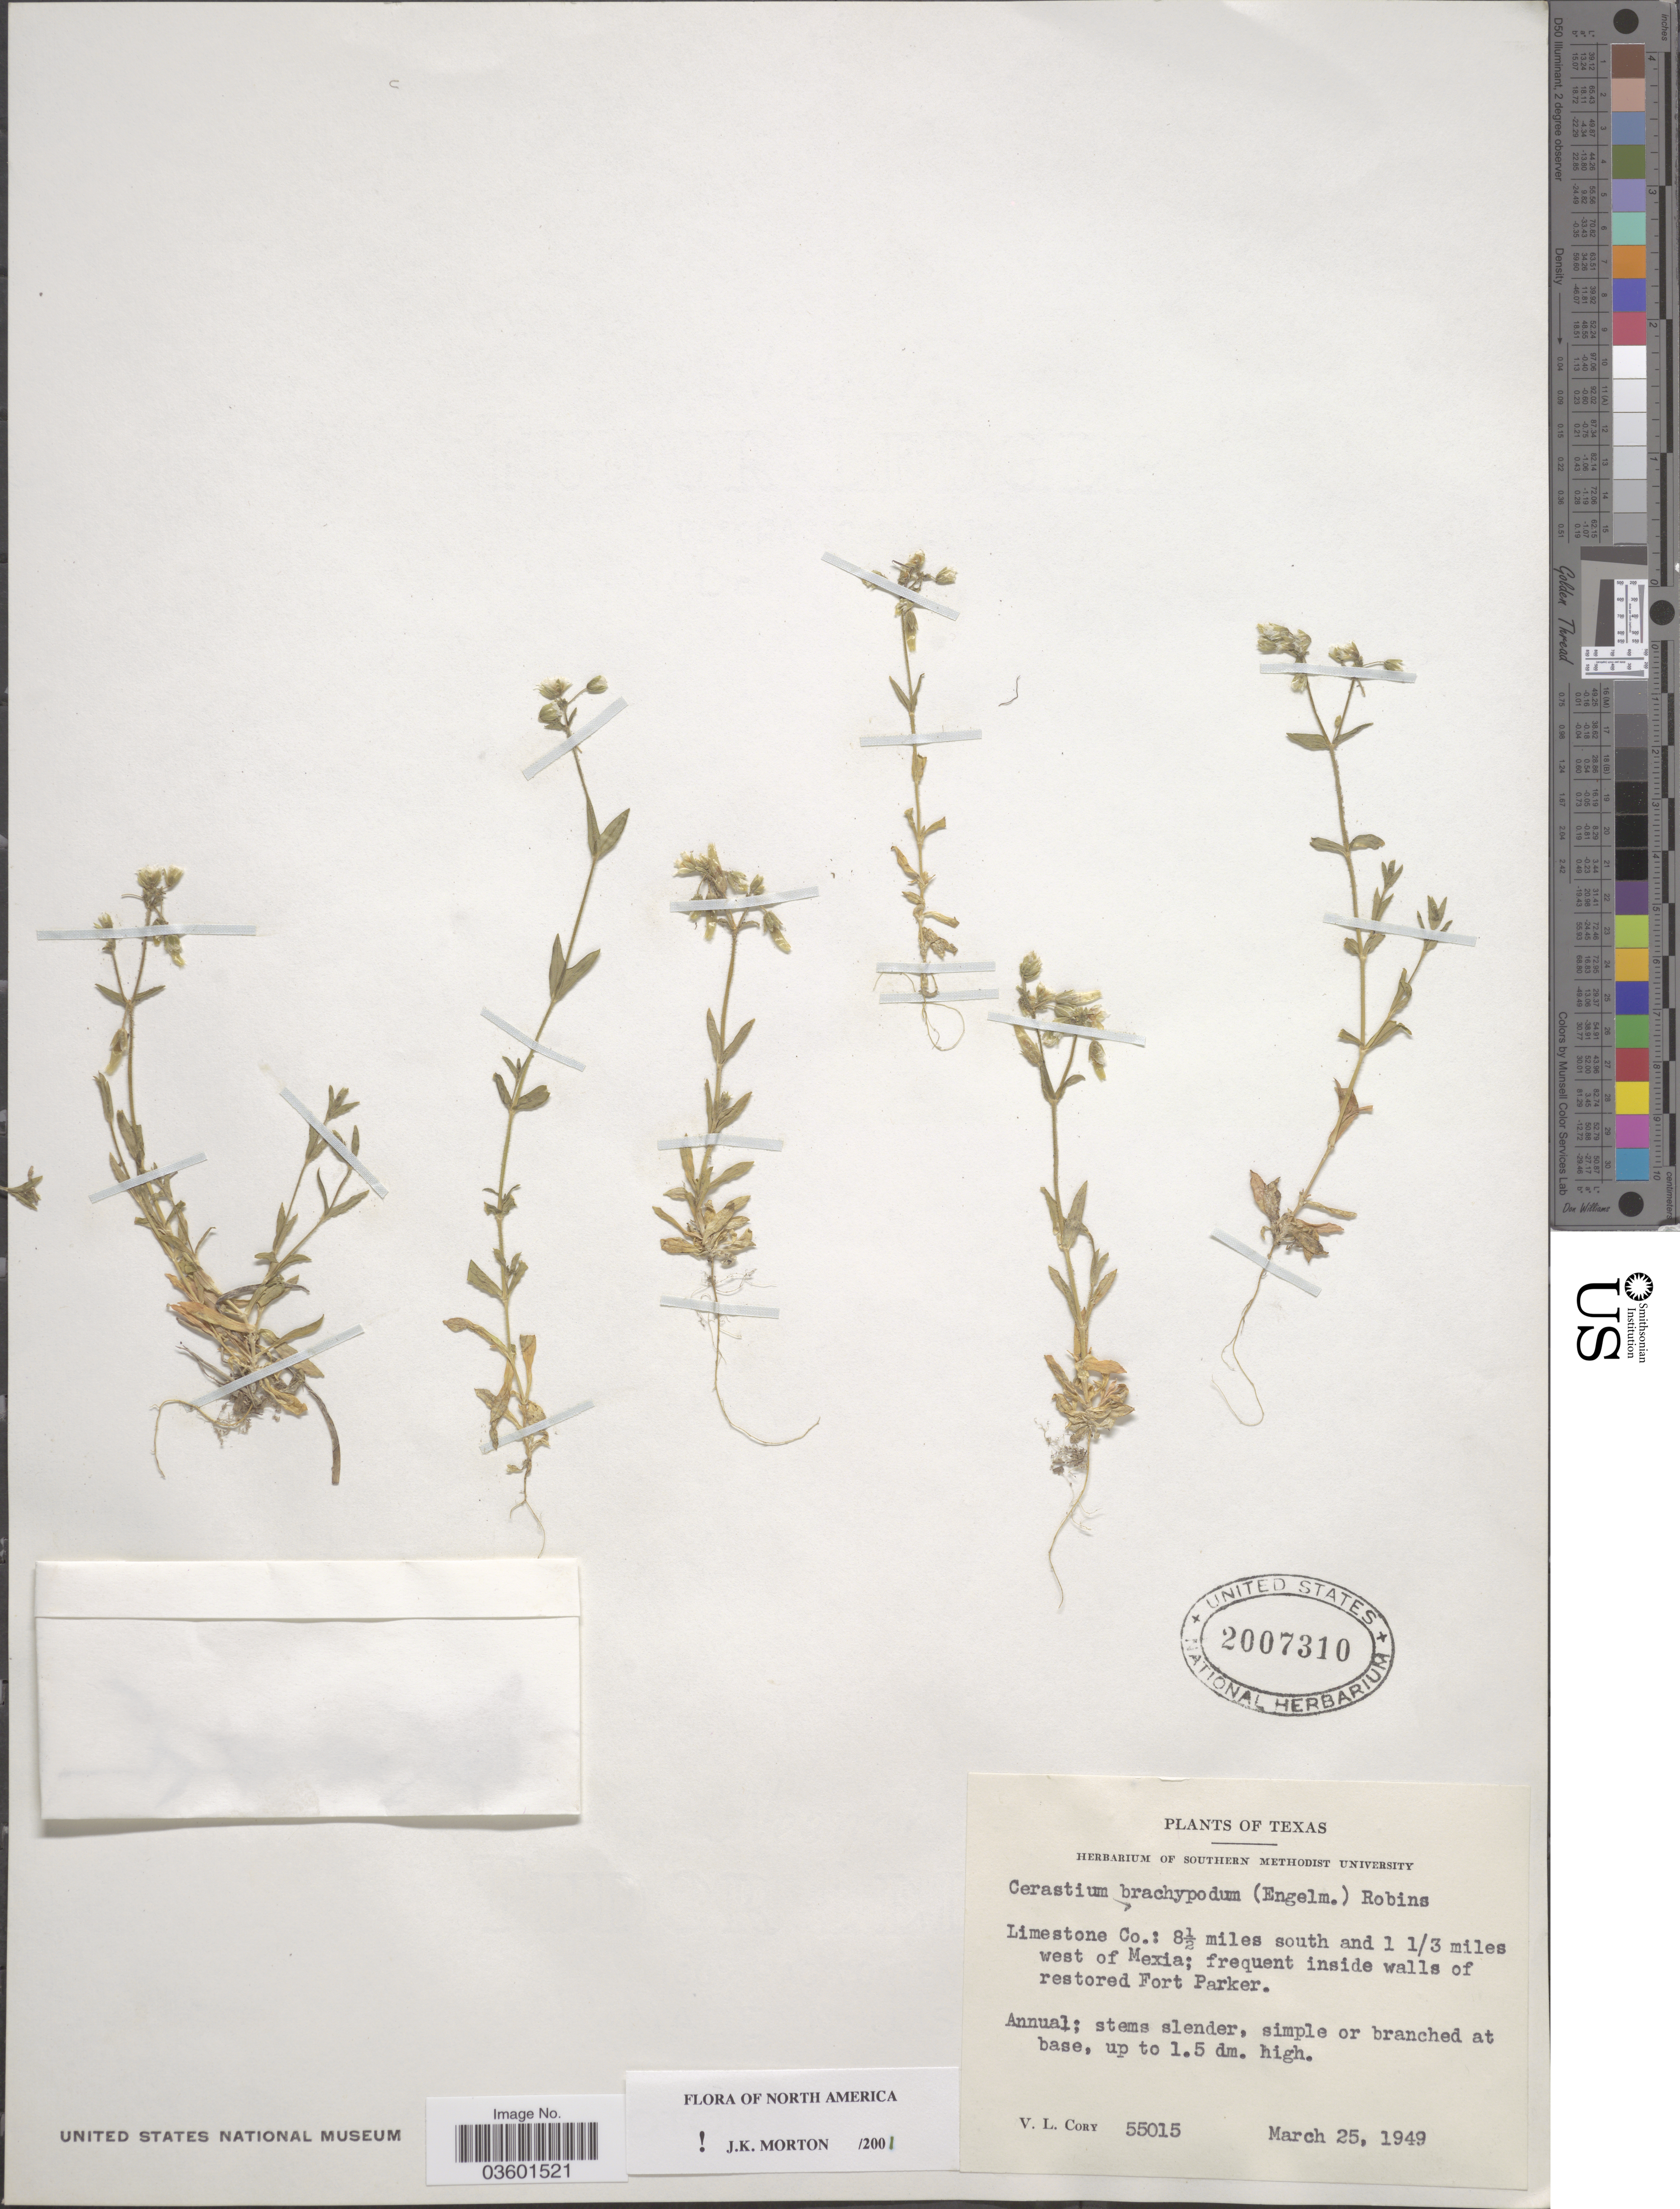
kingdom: Plantae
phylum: Tracheophyta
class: Magnoliopsida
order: Caryophyllales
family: Caryophyllaceae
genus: Cerastium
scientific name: Cerastium brachypodum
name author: (Engelm. ex A. Gray) B.L. Rob.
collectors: V. Cory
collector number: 55015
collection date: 1949-03-25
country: United States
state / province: Texas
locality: Limestone Co.: 8½ miles south and 1 1/3 miles west of Mexia; frequent inside walls of restored Fort Parker.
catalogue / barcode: US 2007310